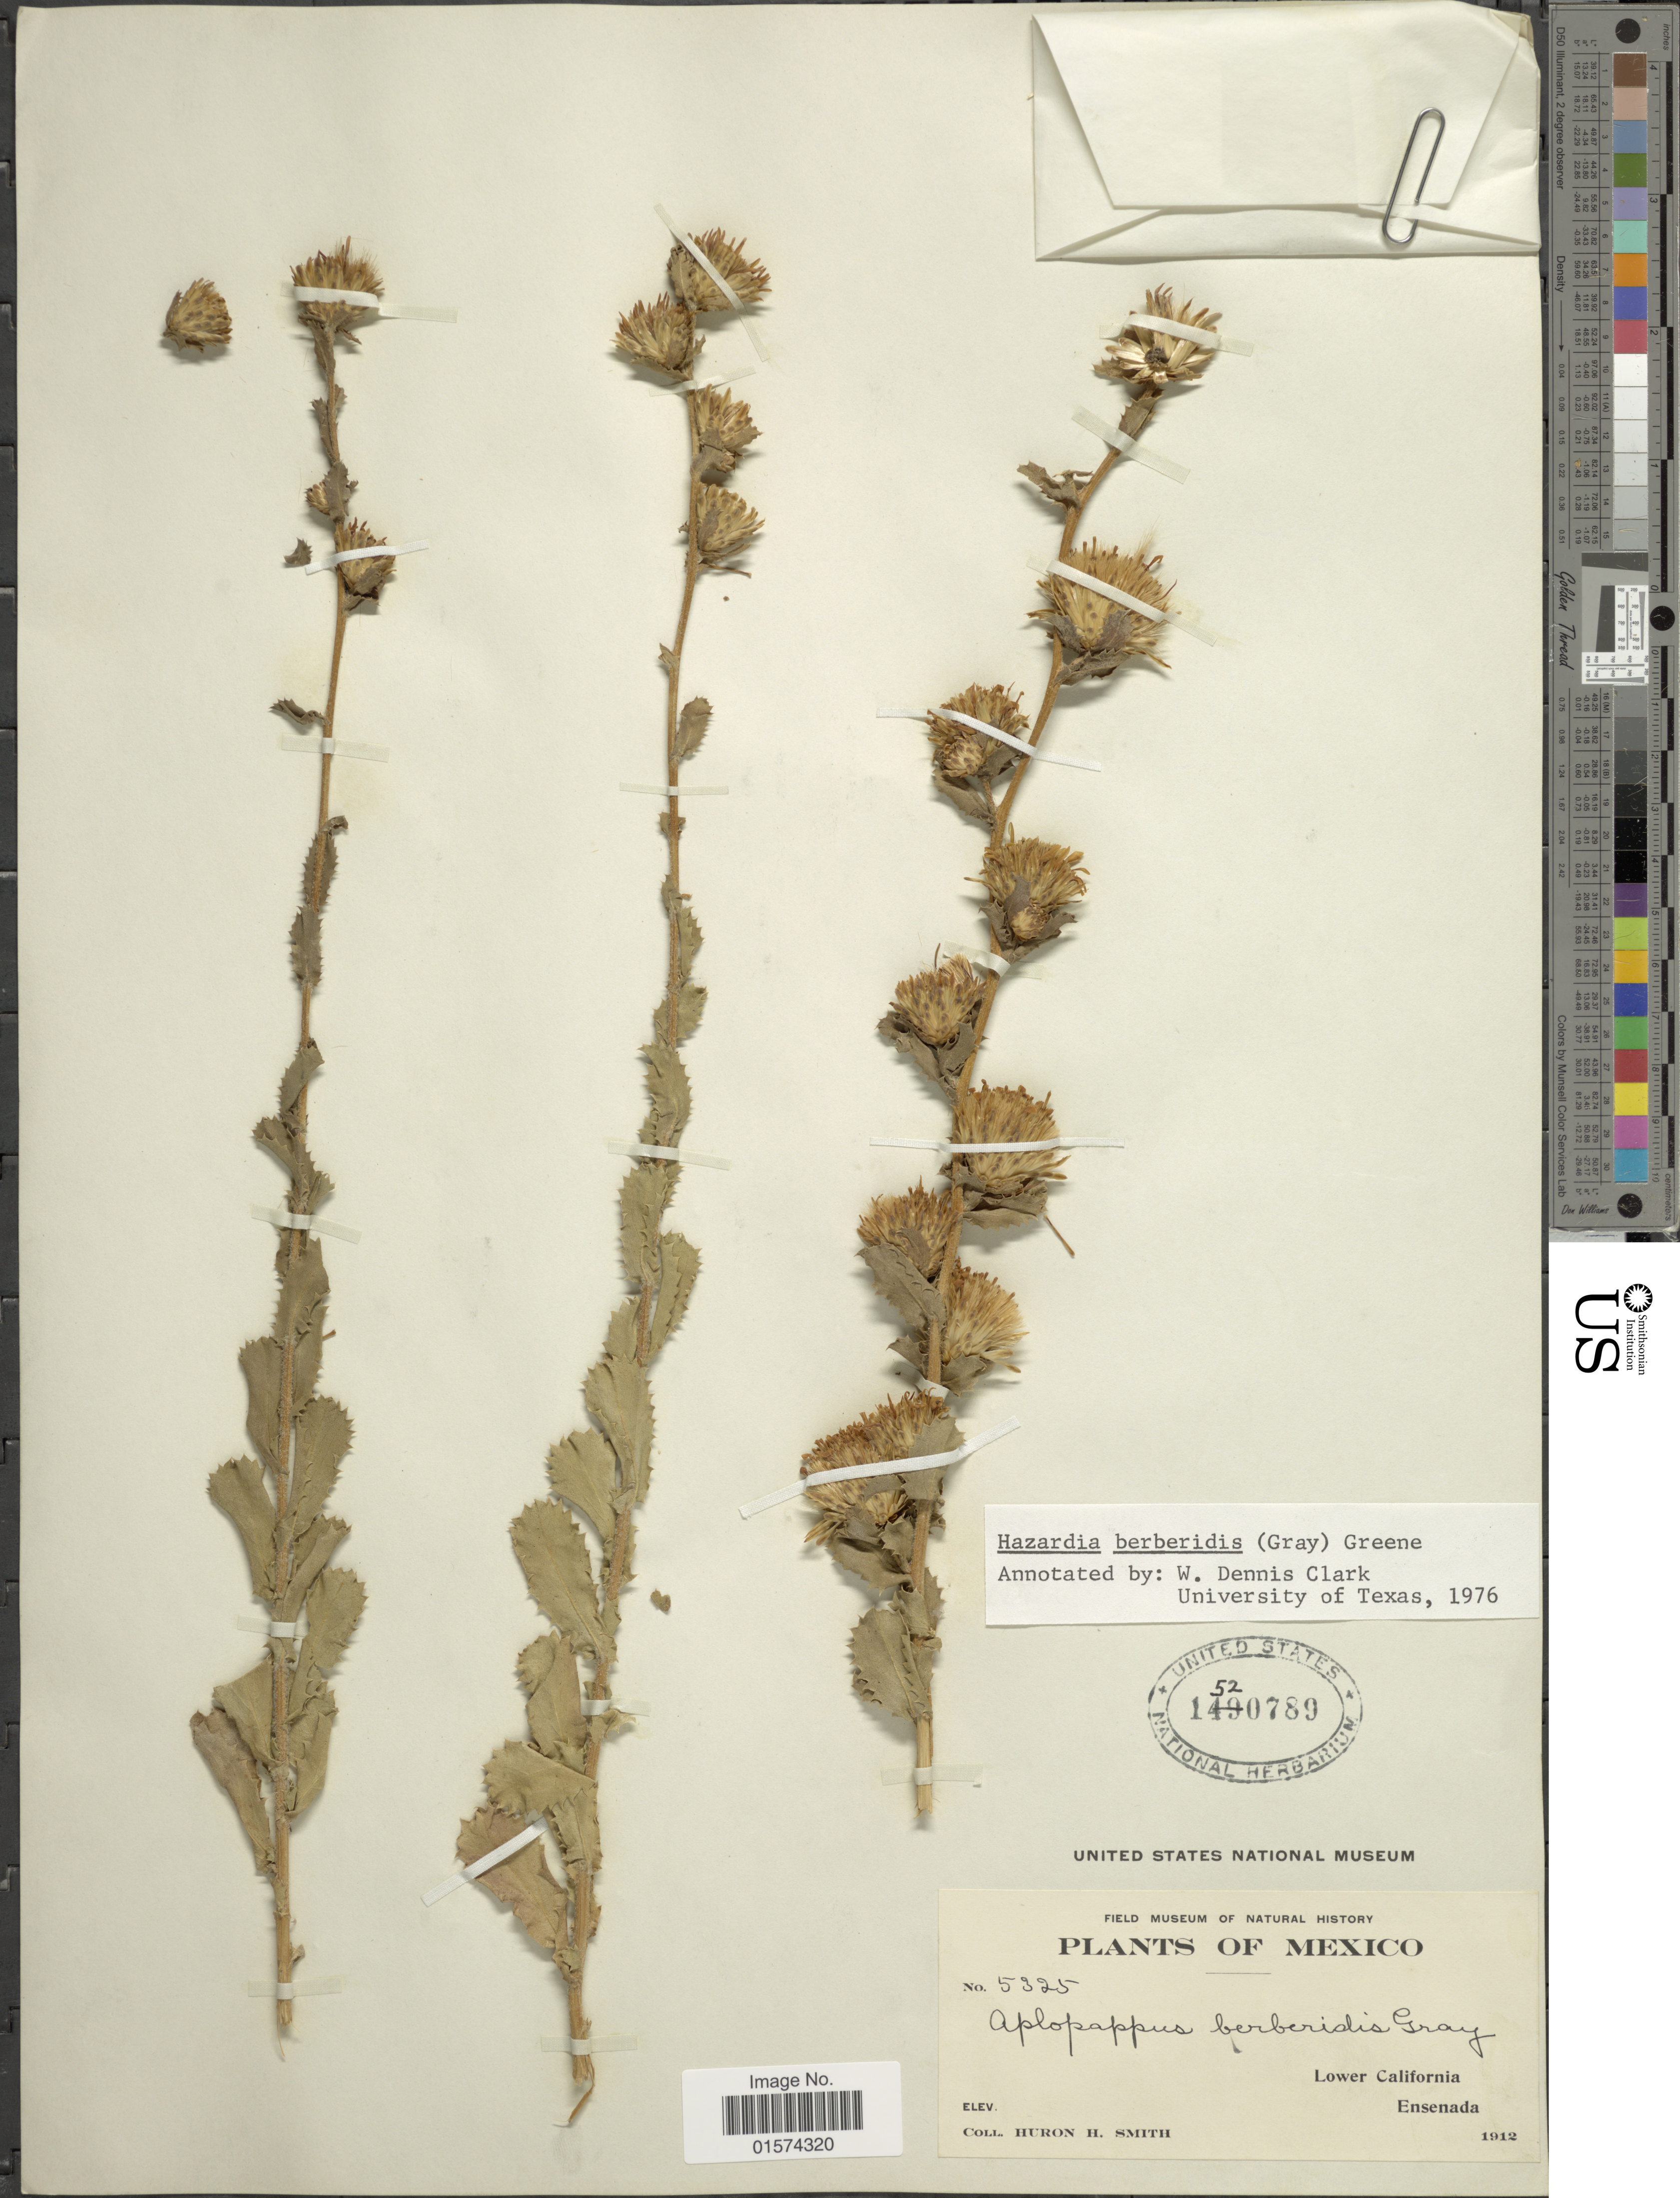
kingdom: Plantae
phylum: Tracheophyta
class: Magnoliopsida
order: Asterales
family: Asteraceae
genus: Hazardia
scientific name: Hazardia berberidis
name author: (A. Gray) Greene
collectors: Huron H. Smith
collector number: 5325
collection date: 1912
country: Mexico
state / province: Baja California Sur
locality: Lower California, Ensenada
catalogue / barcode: US 1520789